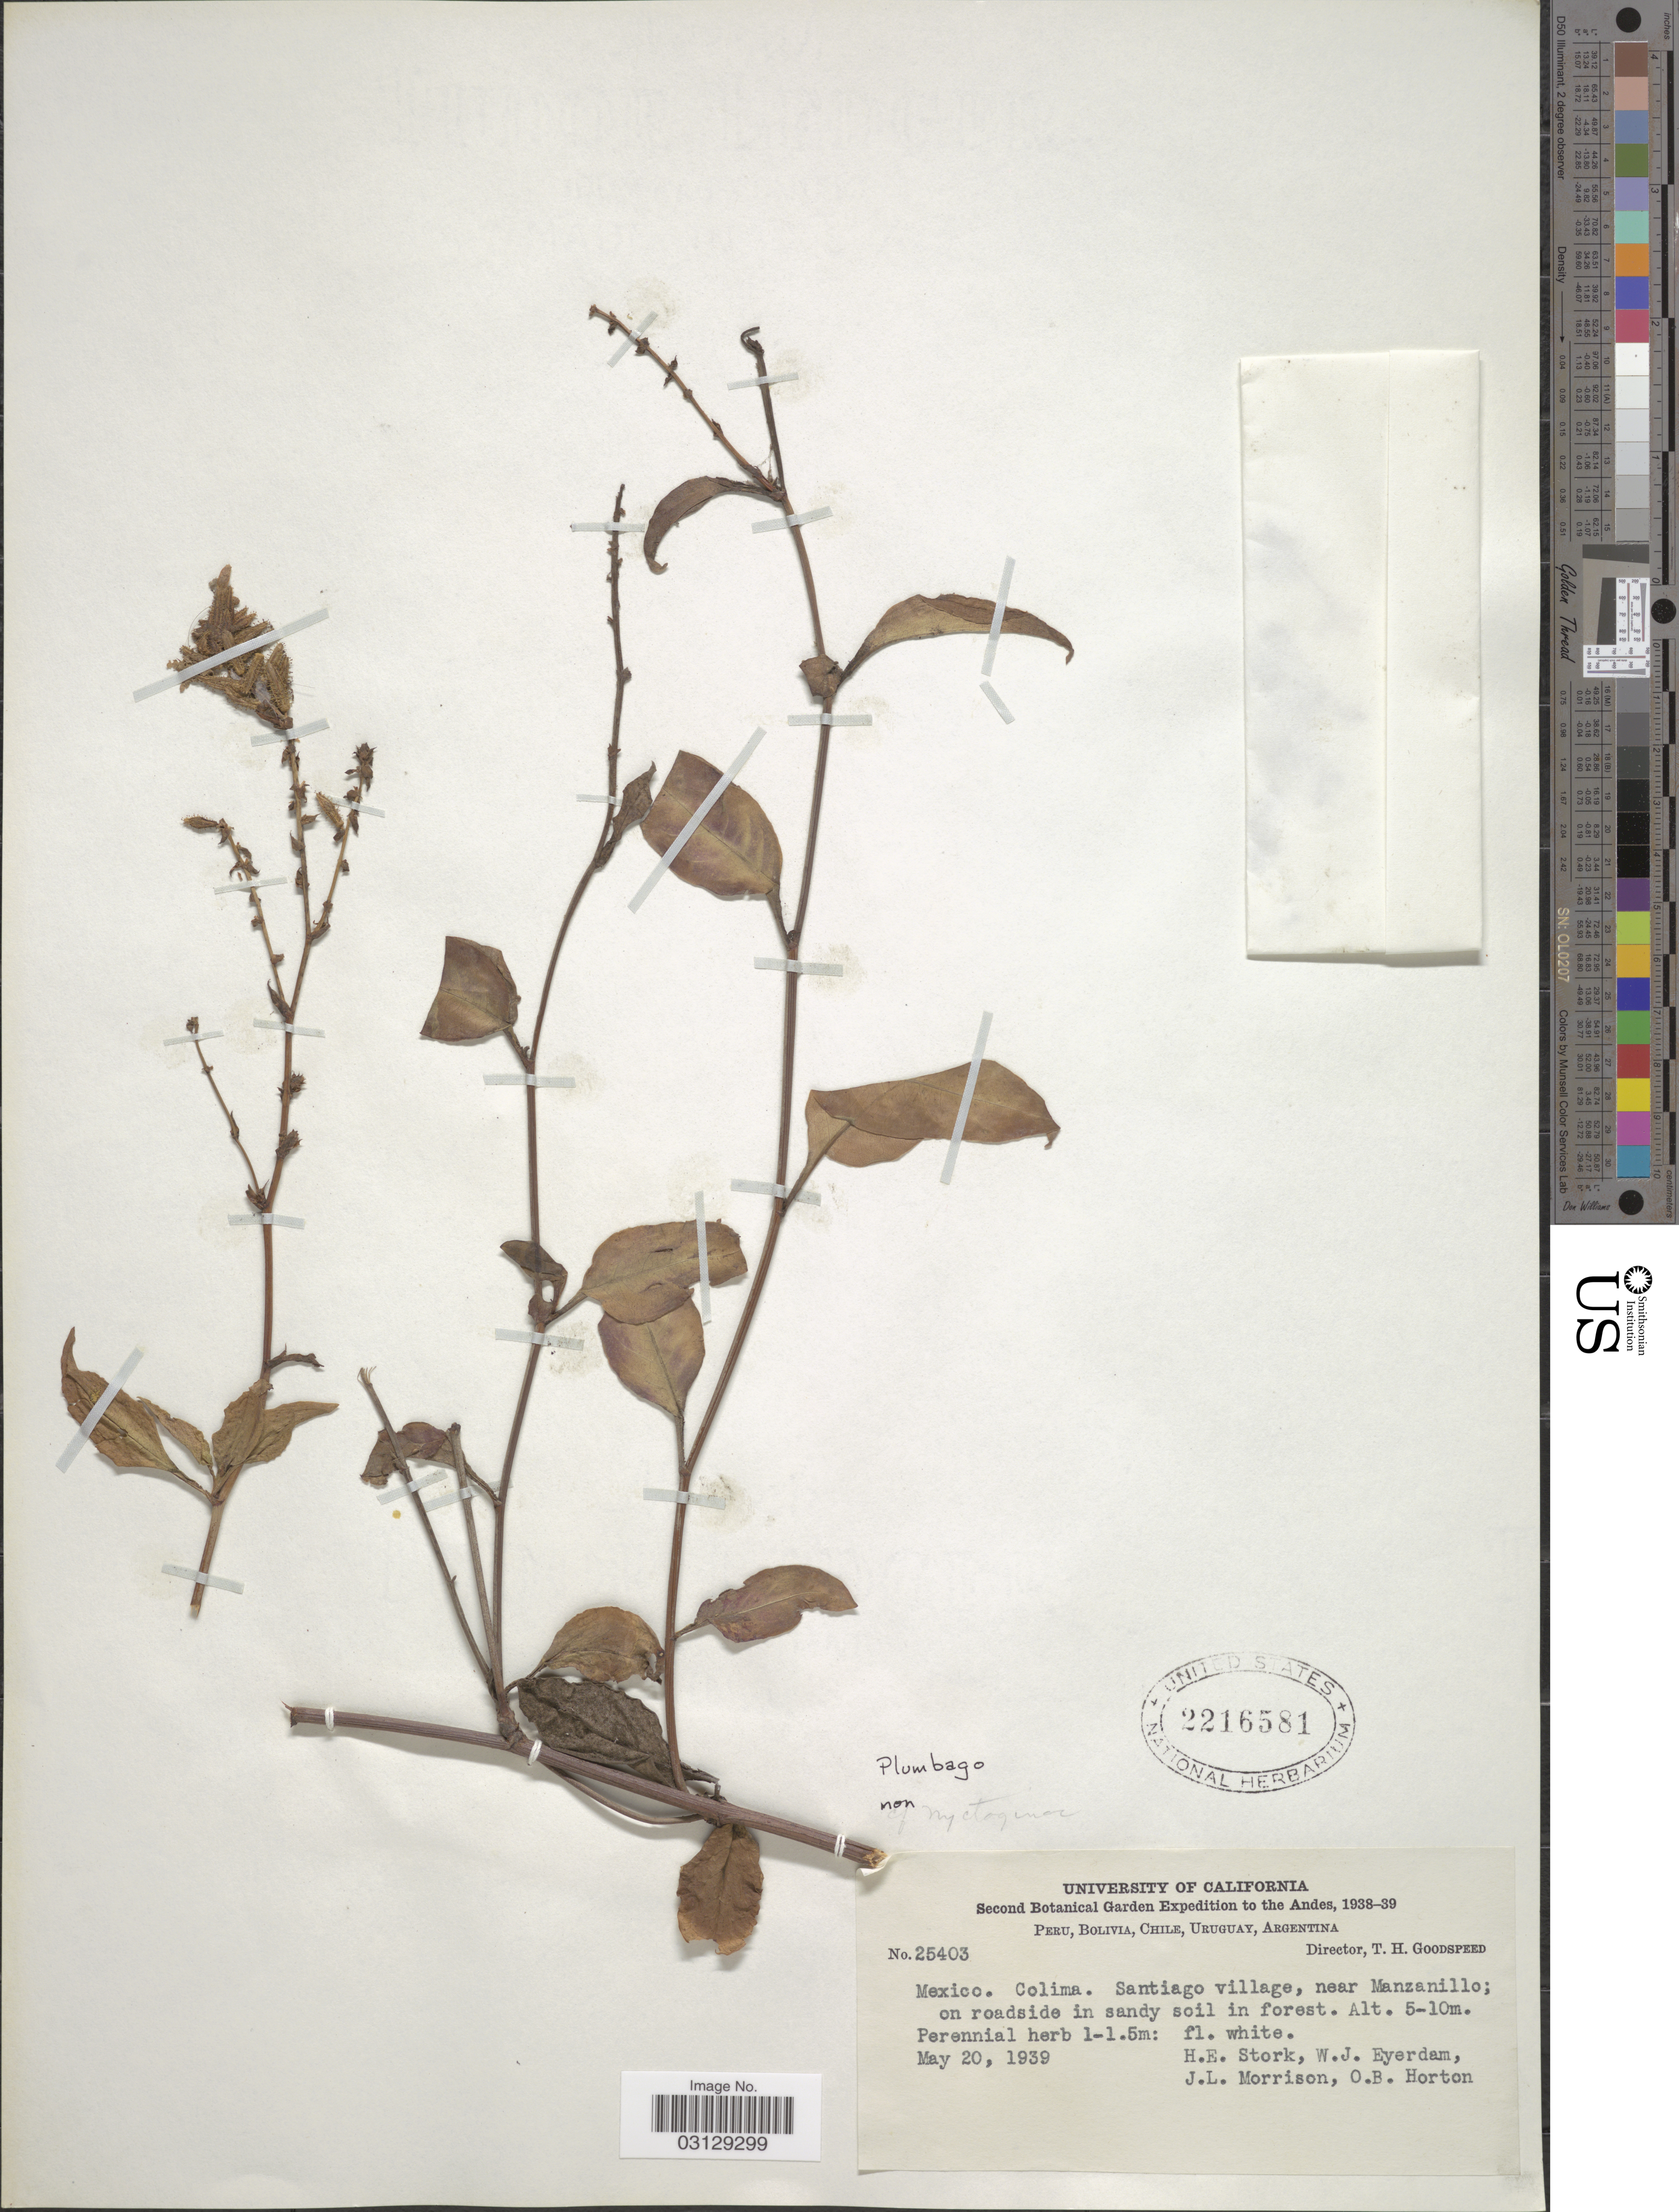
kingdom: Plantae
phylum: Tracheophyta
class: Magnoliopsida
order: Caryophyllales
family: Plumbaginaceae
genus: Plumbago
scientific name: Plumbago sp.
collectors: H. E. Stork, W. J. Eyerdam, J. Morrison & O. B. Horton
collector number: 25403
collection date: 1939-05-20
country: Mexico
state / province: Colima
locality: Santiago village, near Manzanillo.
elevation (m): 5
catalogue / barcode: US 2216581